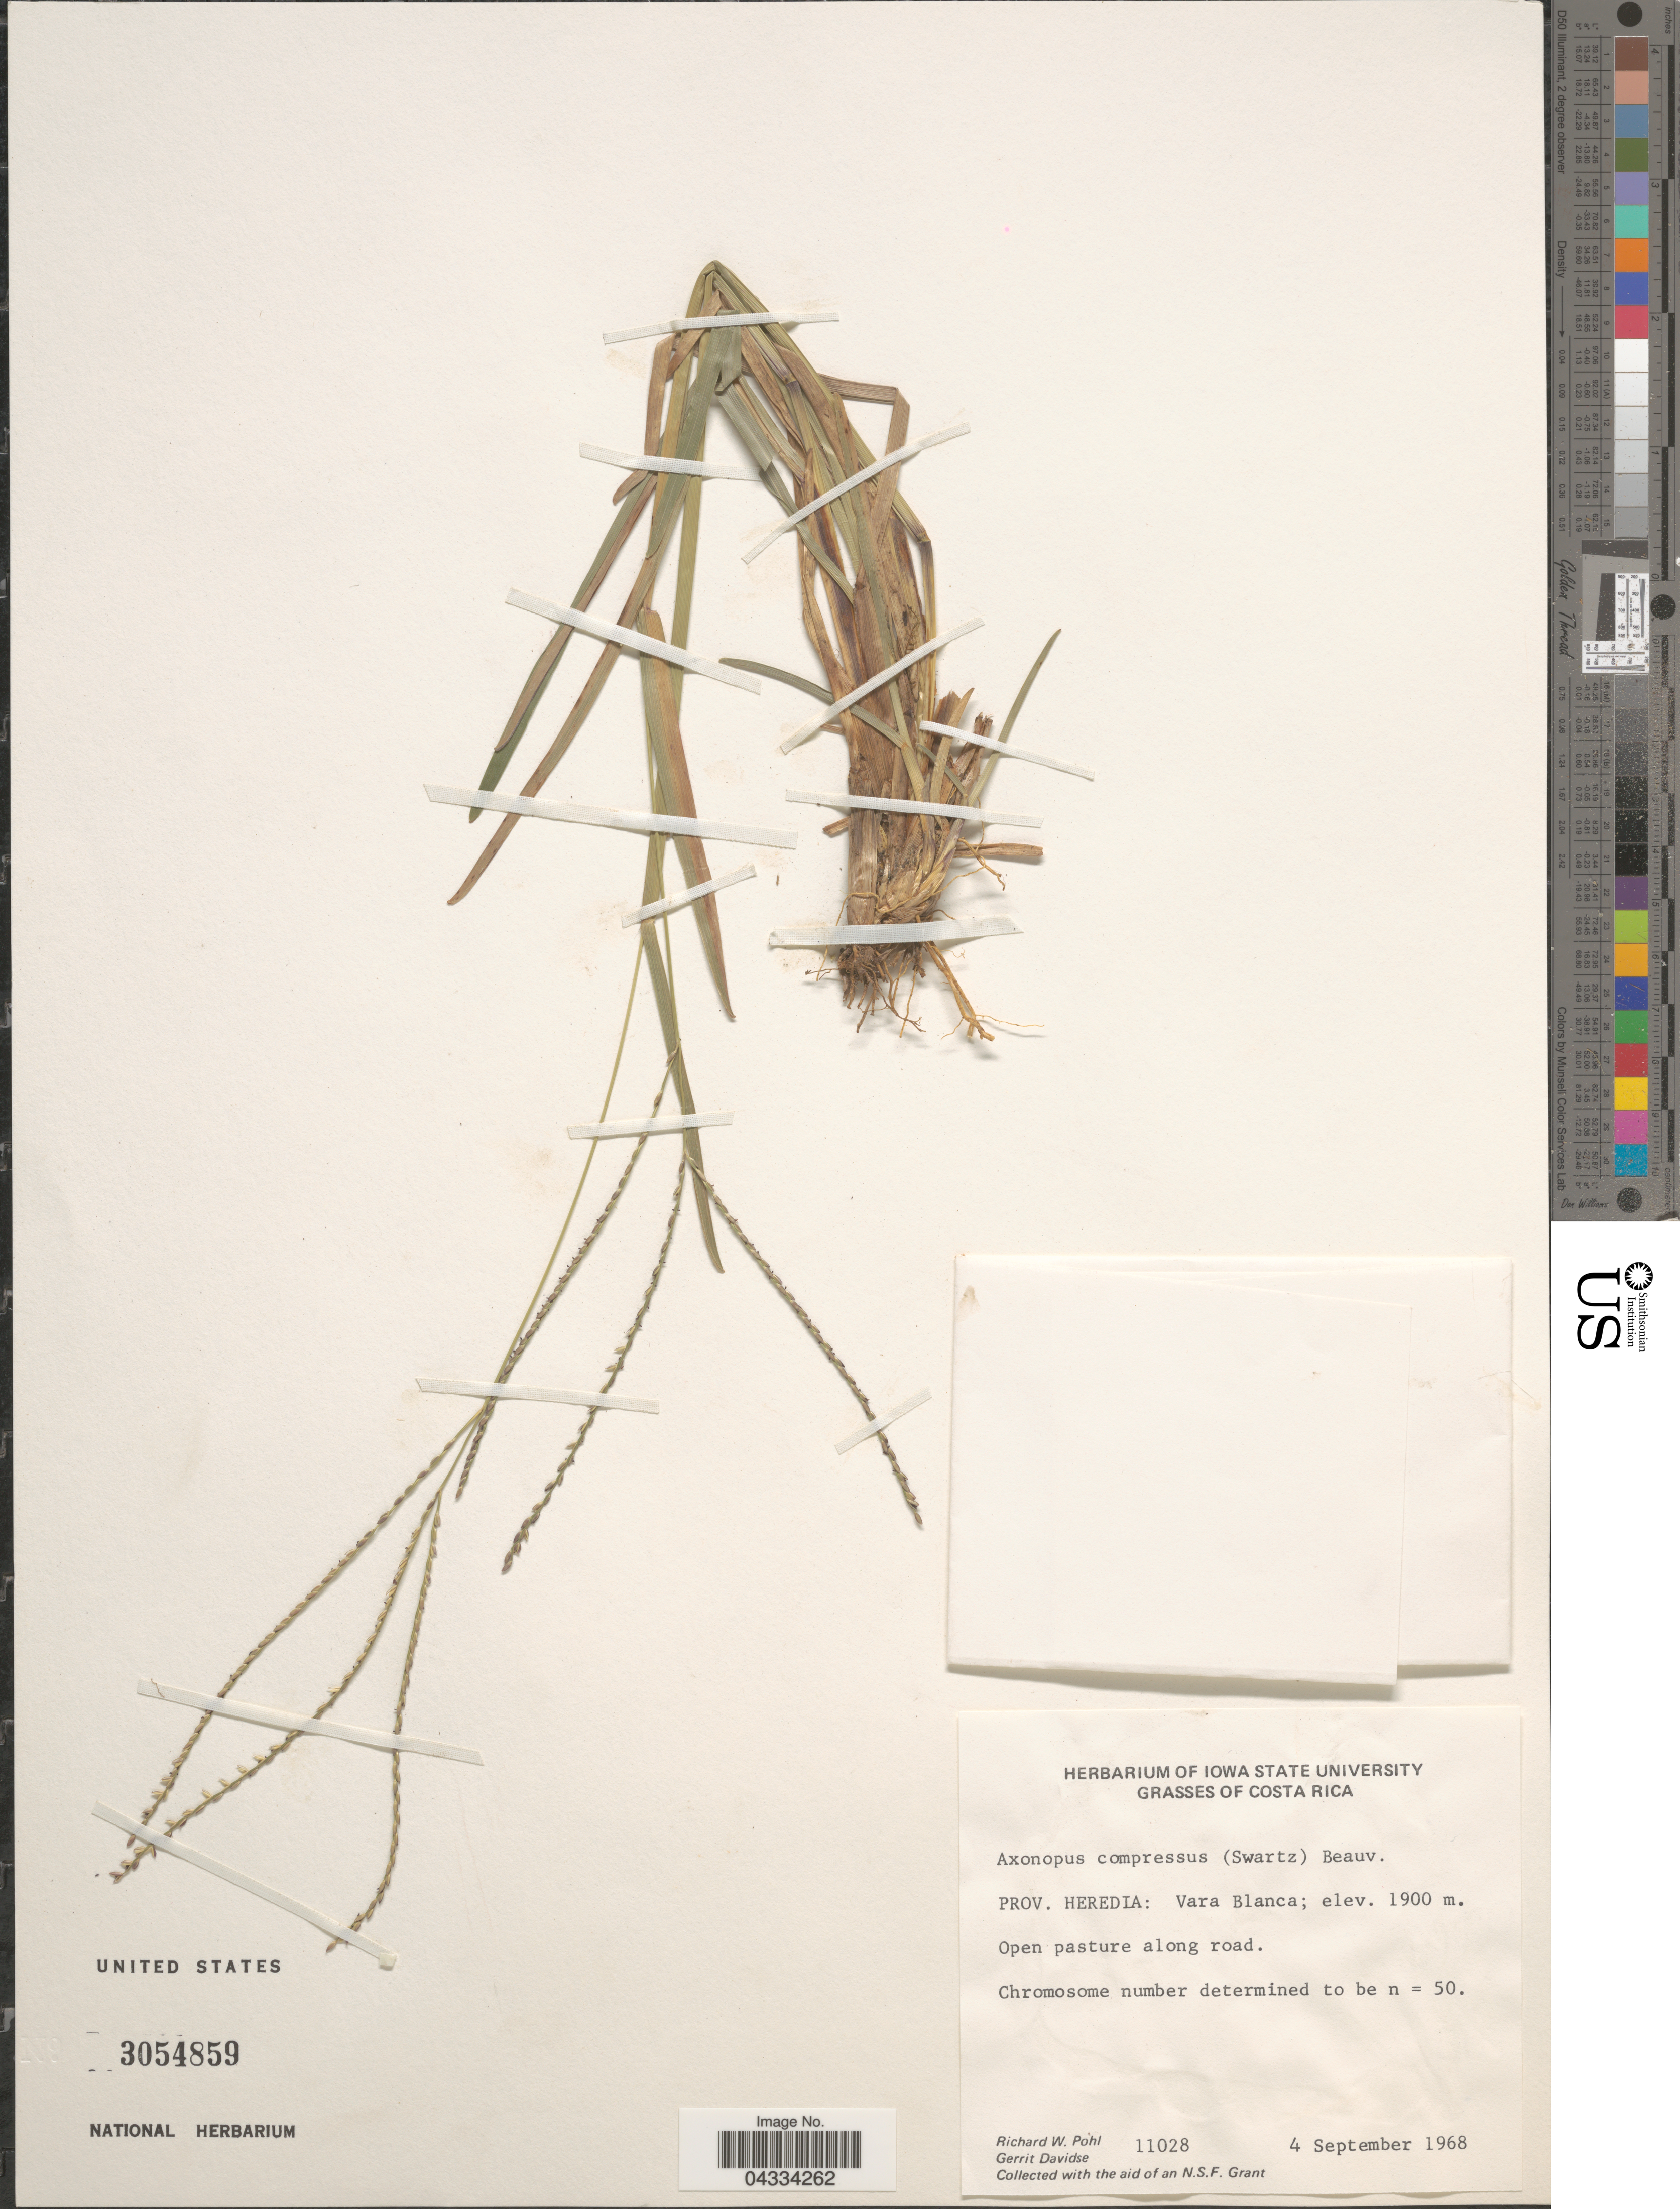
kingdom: Plantae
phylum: Tracheophyta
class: Liliopsida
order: Poales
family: Poaceae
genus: Axonopus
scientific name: Axonopus compressus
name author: (Sw.) P. Beauv.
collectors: R. W. Pohl & G. Davidse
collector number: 11028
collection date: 1968-09-04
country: Costa Rica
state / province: Heredia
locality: Vara Blanca.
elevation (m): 1900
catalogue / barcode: US 3054859